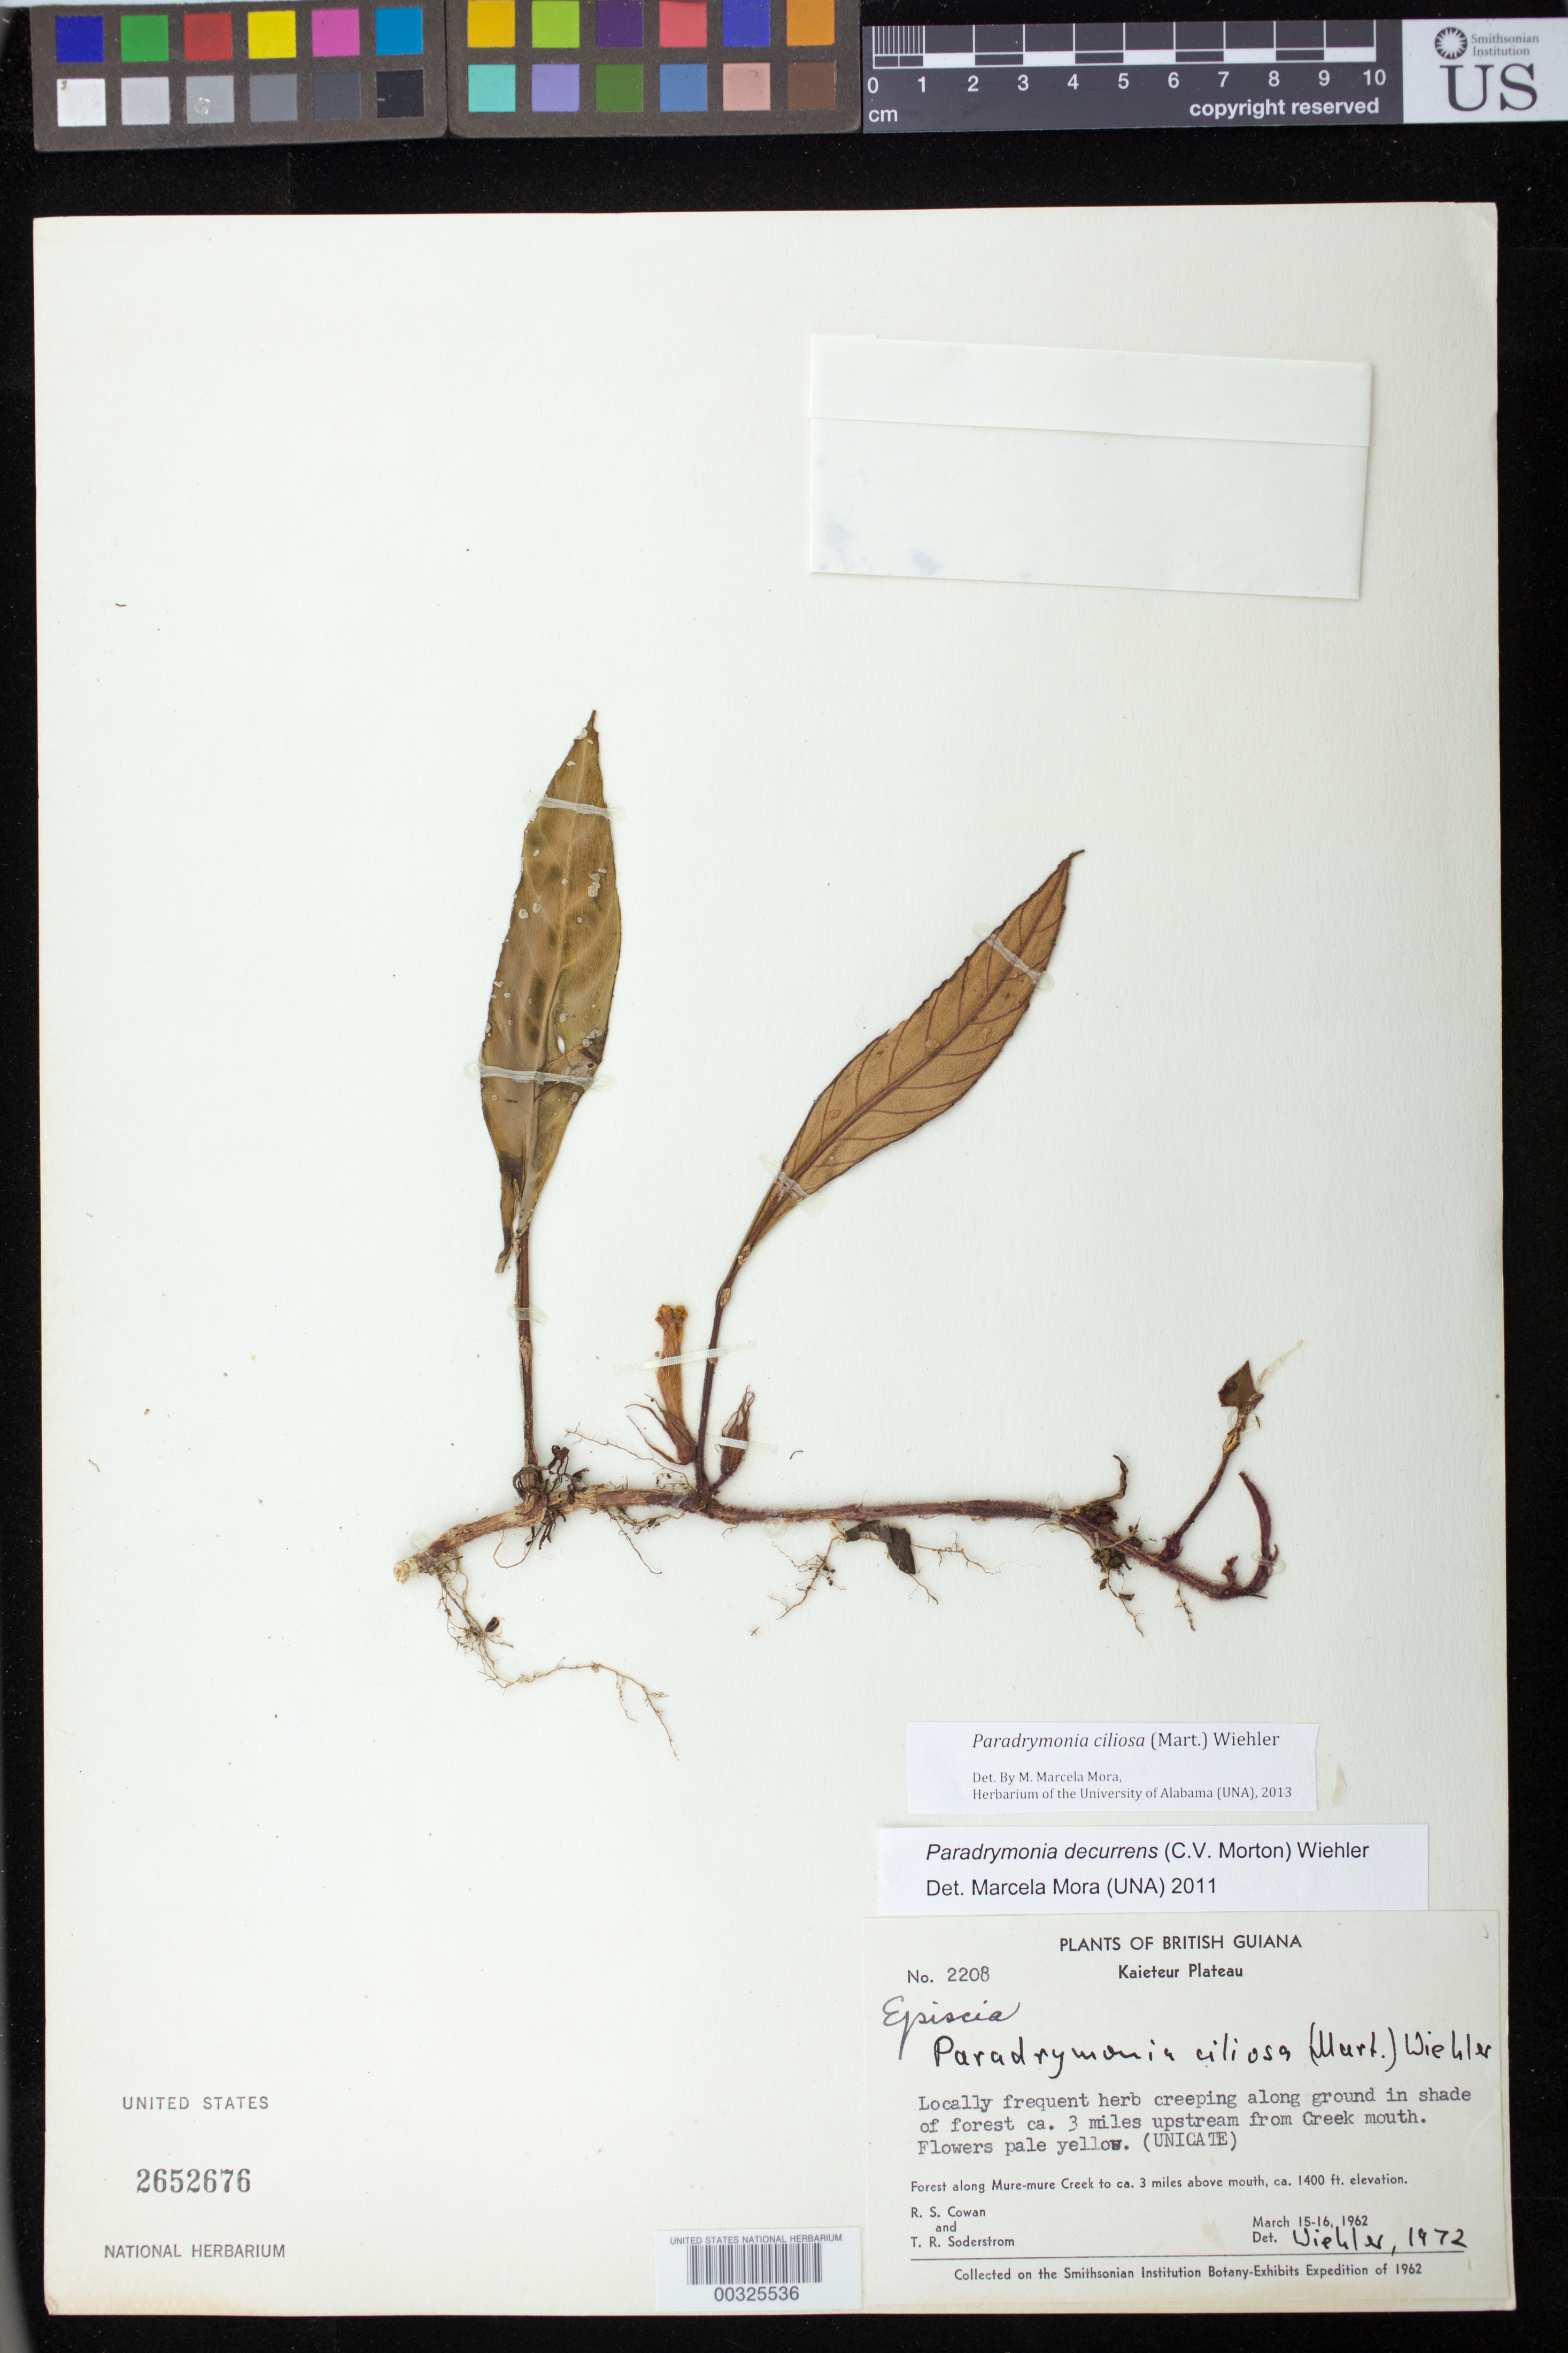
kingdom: Plantae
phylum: Tracheophyta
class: Magnoliopsida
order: Lamiales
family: Gesneriaceae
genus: Paradrymonia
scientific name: Paradrymonia ciliosa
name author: (Mart.) Wiehler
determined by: Mora, M. Marcela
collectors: R. S. Cowan & T. R. Soderstrom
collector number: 2208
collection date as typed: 15-16 Mar 1962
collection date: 1962-03-15/1962-03-16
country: Guyana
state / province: Potaro-Siparuni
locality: [Mazaruni-Potaro] Kaieteur plateau, along Mure-Mure Creek ca. 3 miles upstream from creek mouth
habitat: Forest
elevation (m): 427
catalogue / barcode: US 2652676